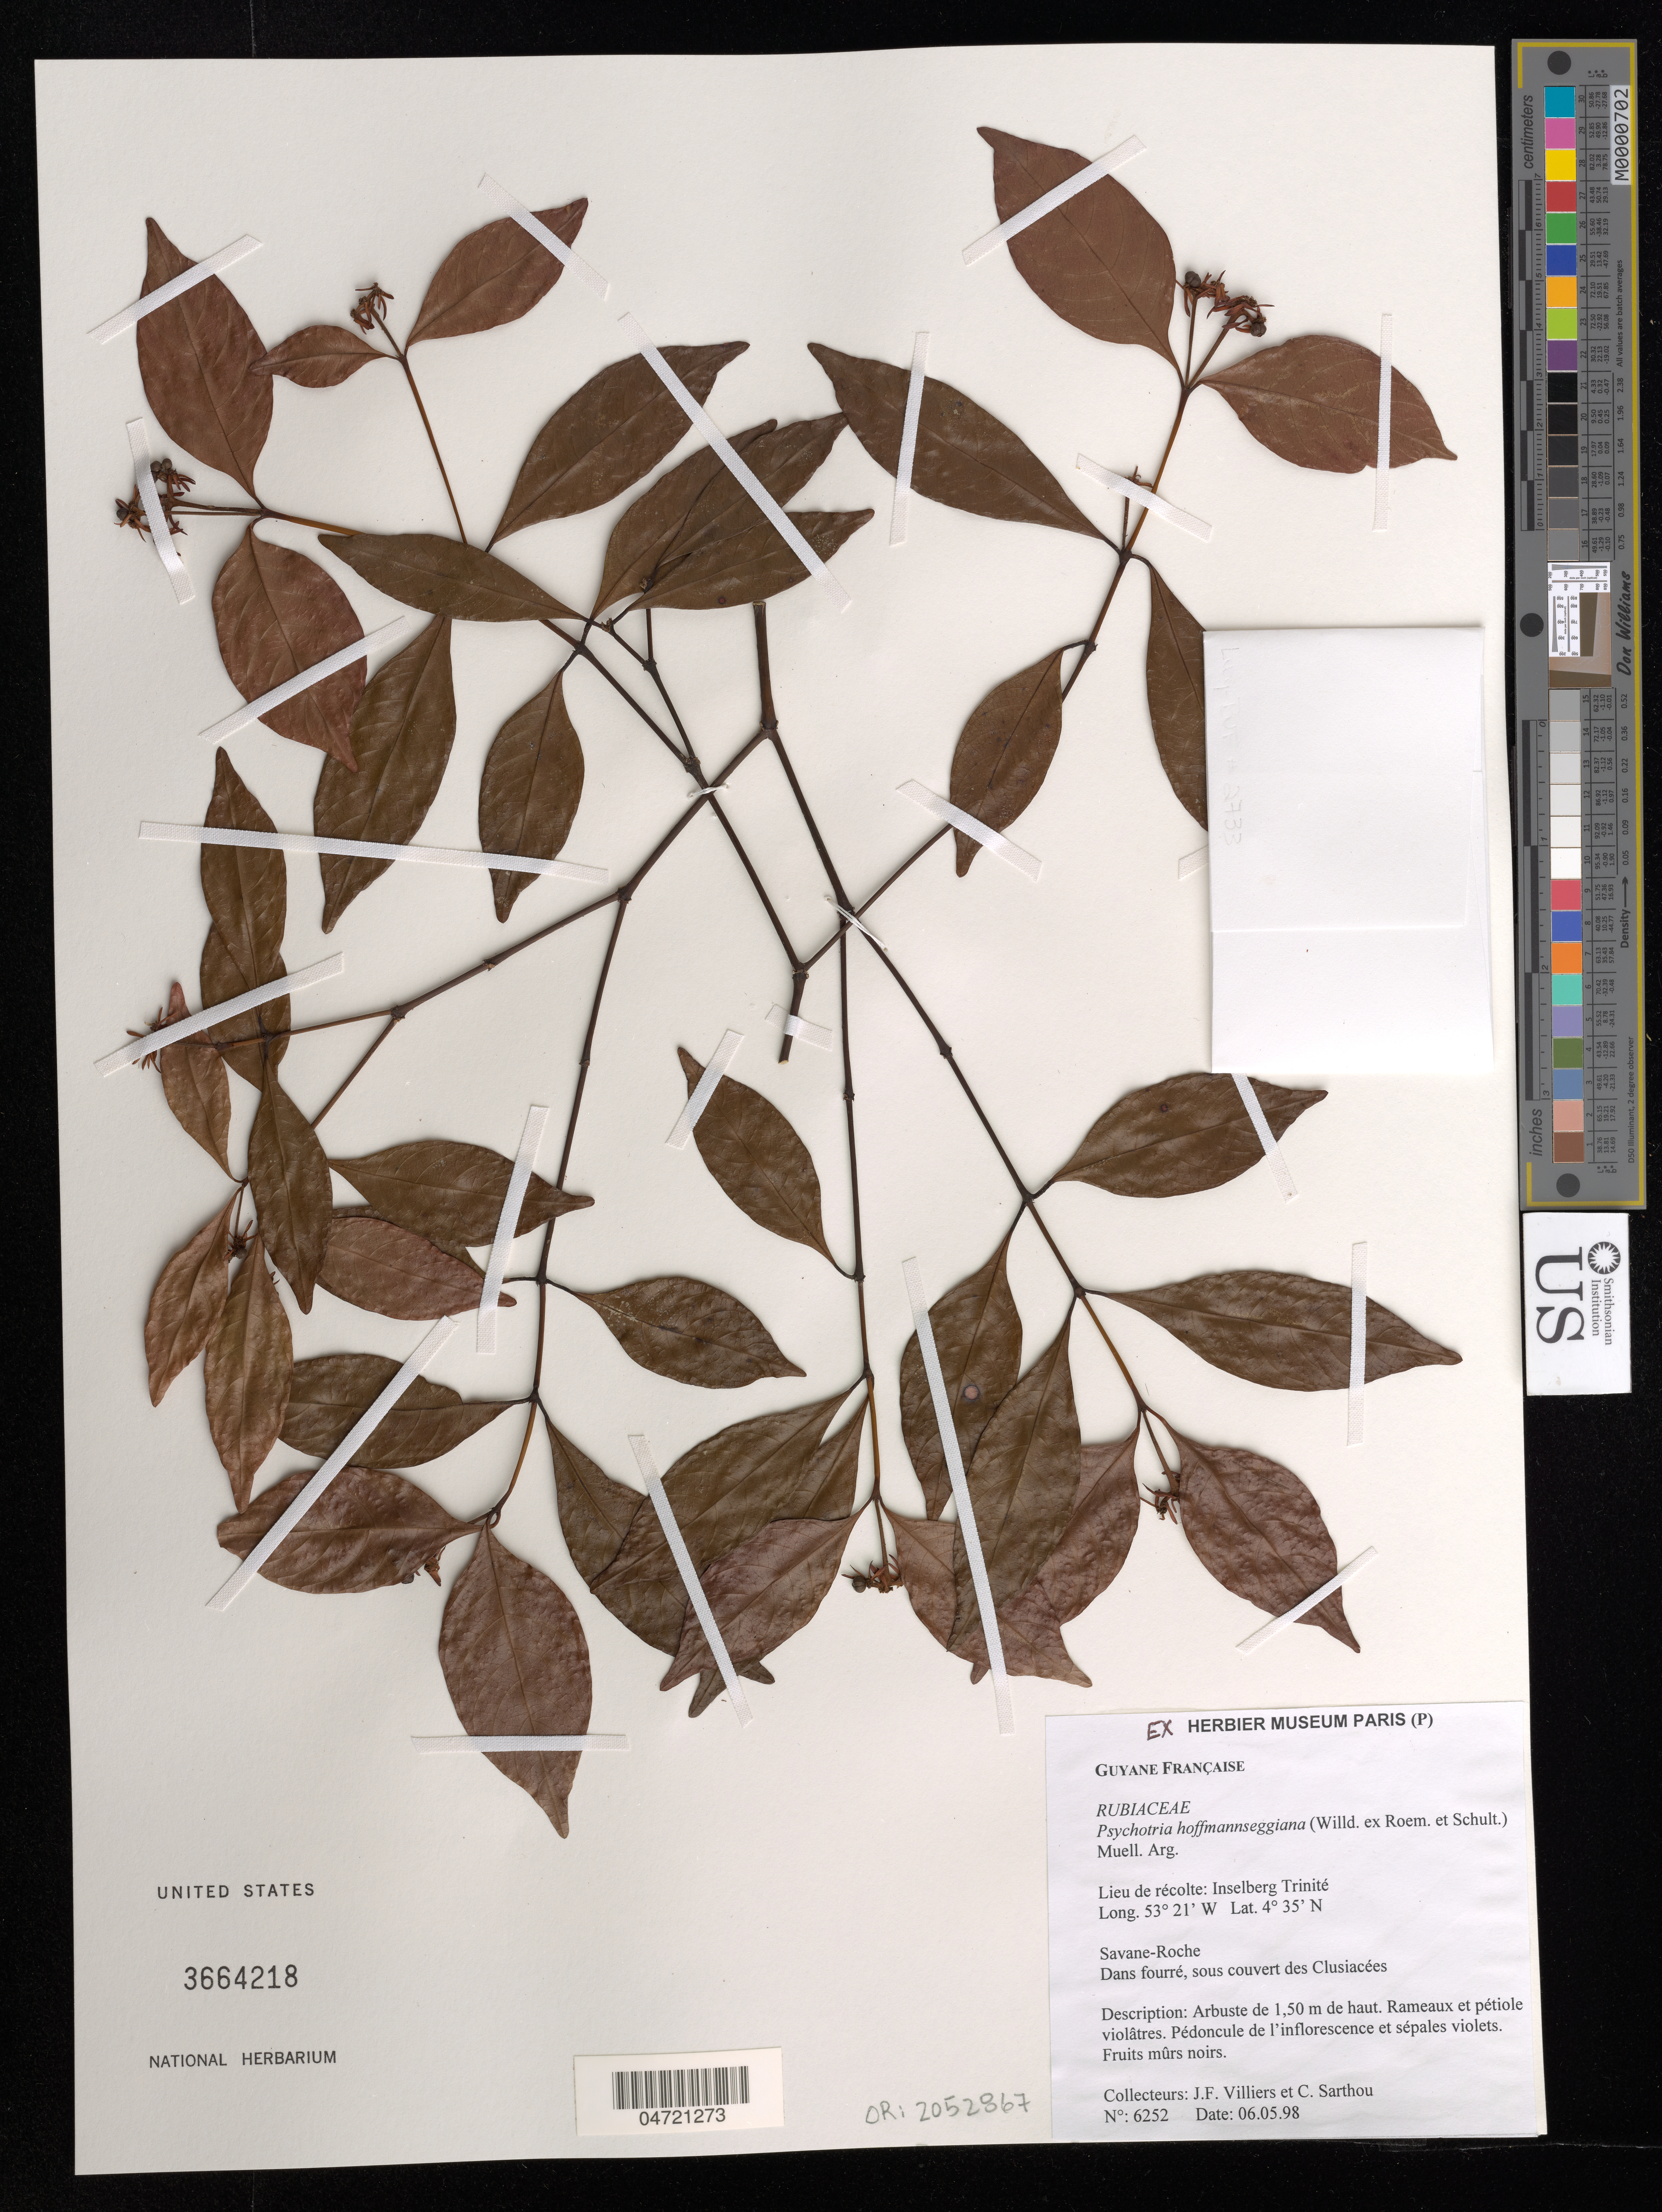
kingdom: Plantae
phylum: Tracheophyta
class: Magnoliopsida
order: Gentianales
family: Rubiaceae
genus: Psychotria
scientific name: Psychotria hoffmannseggiana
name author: (Willd. ex Roem. & Schult.) Müll. Arg.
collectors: J. Villiers & C. Sarthou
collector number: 6252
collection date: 1998-05-06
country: French Guiana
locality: Inselberg Trinité.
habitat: Savane-roche. Dans fourré, sous couvert des Clusiacées.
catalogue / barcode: US 3664218